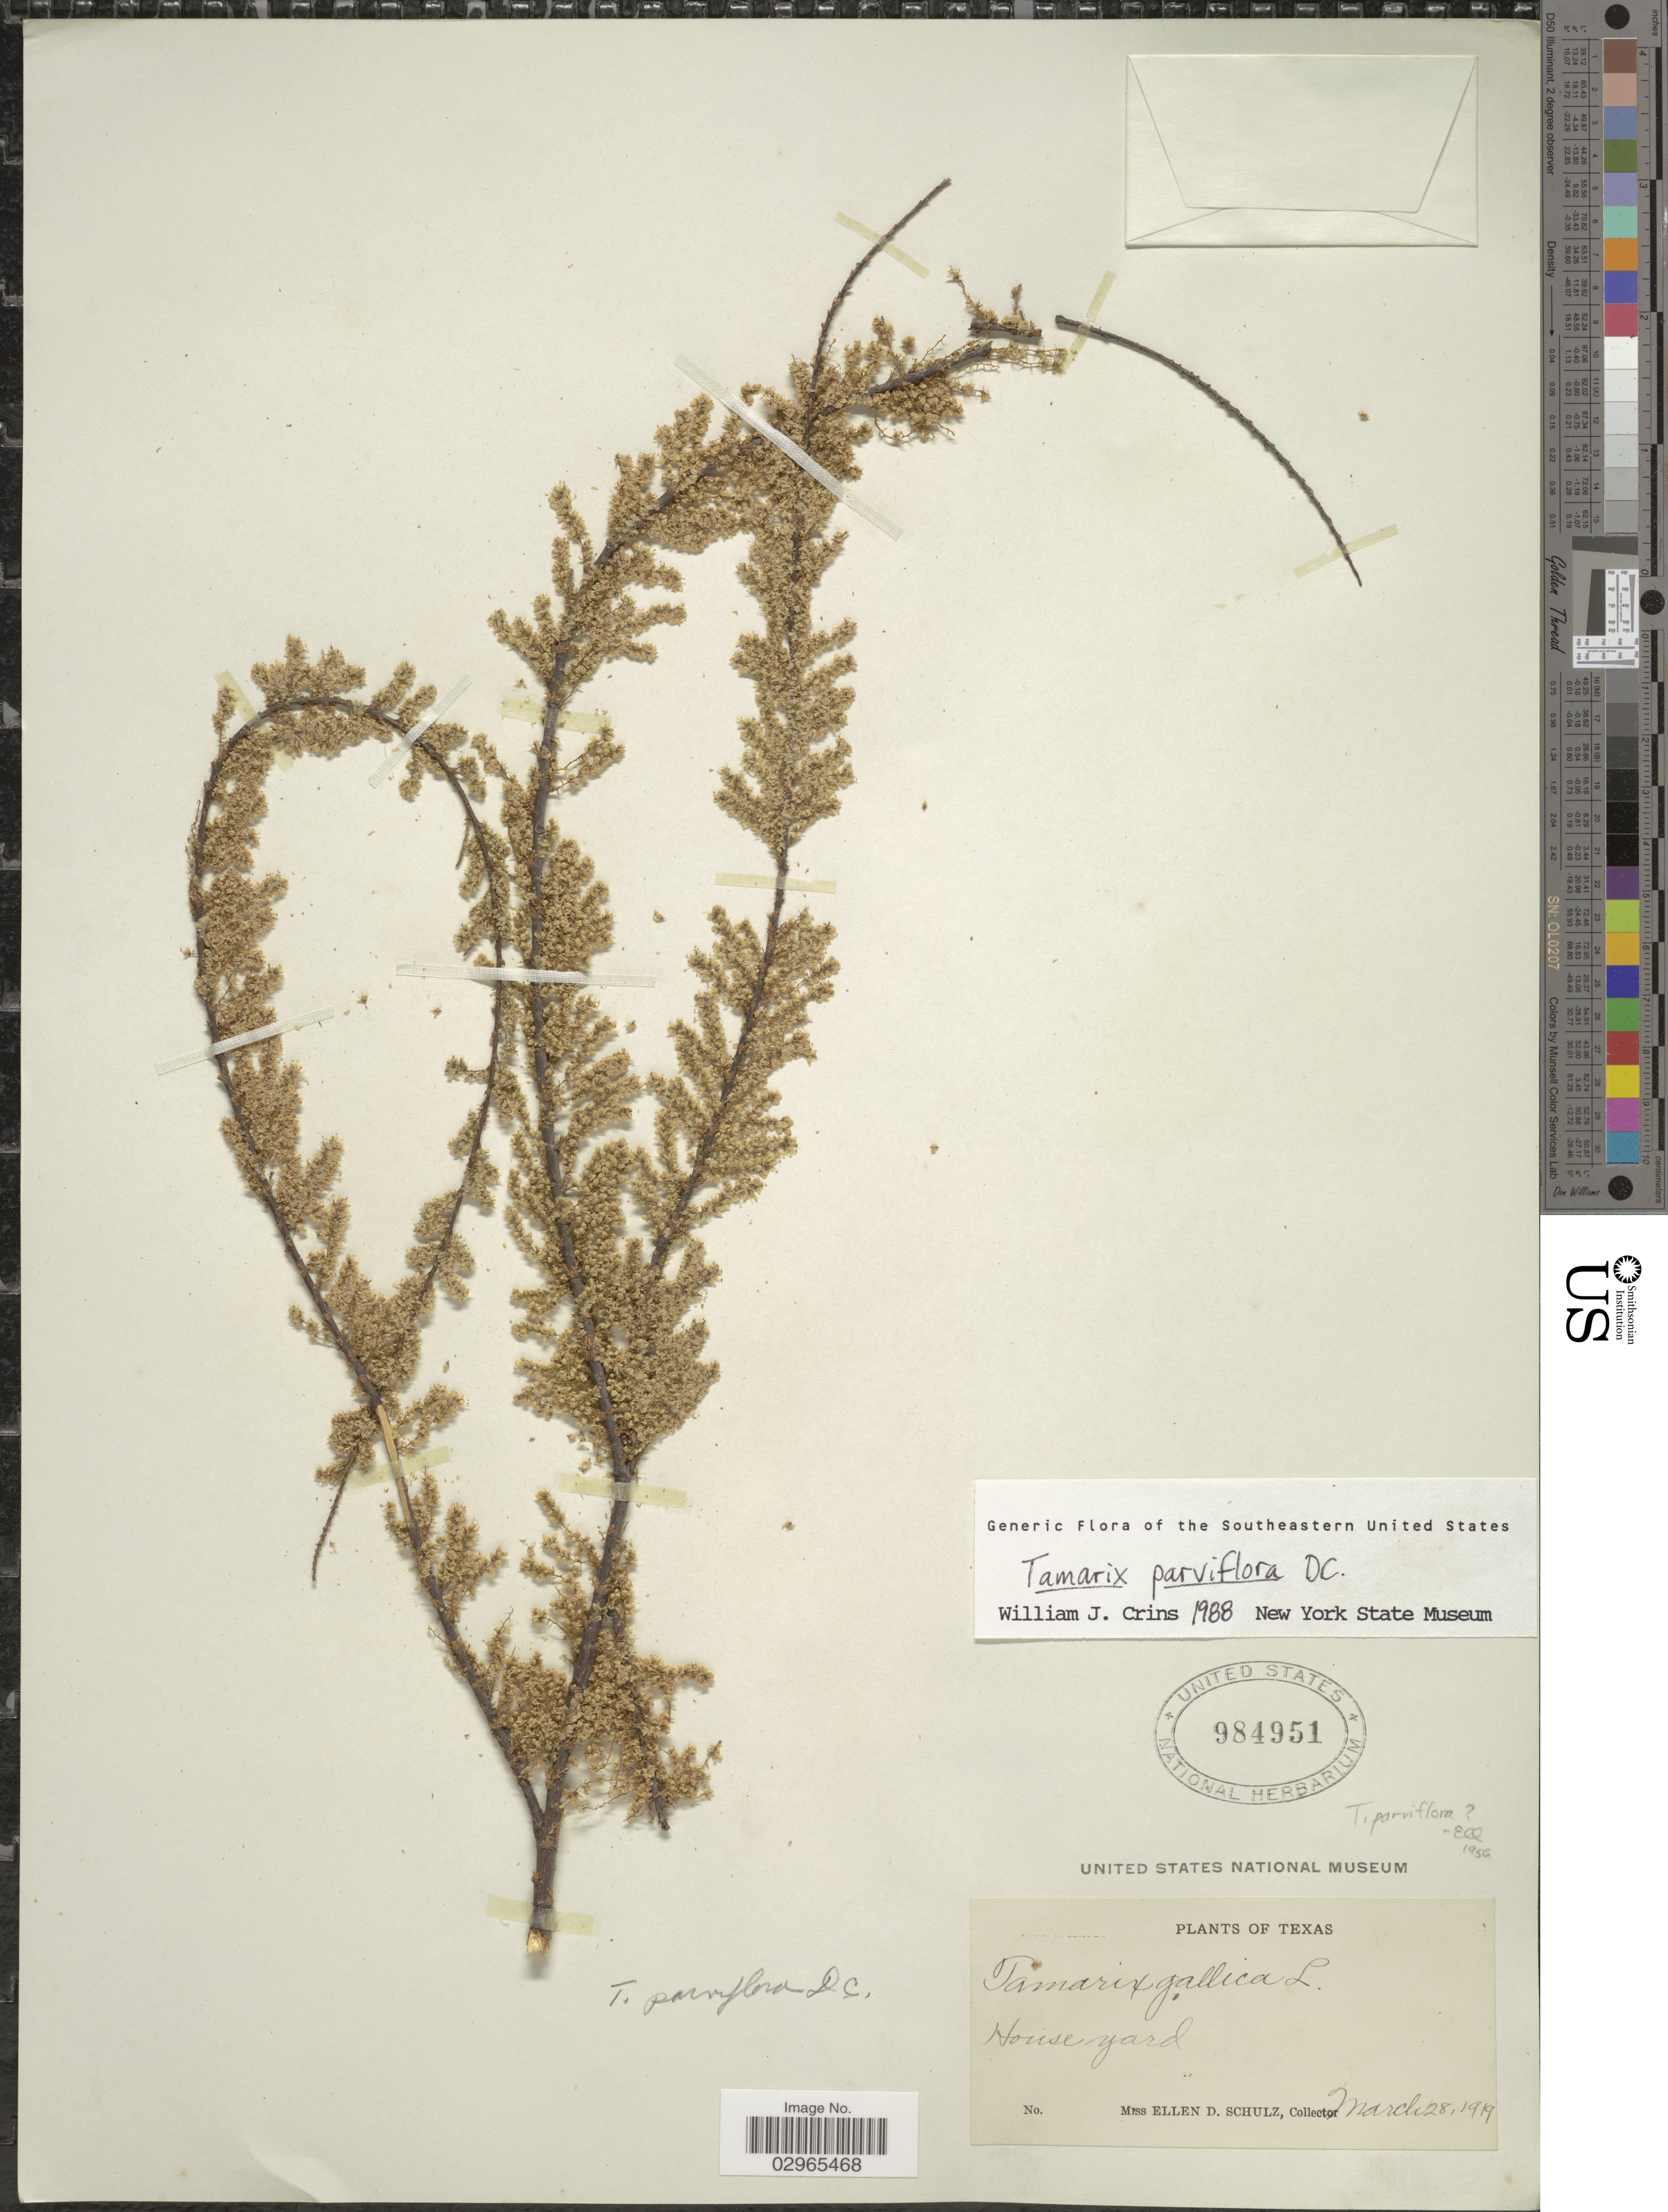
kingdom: Plantae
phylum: Tracheophyta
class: Magnoliopsida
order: Caryophyllales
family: Tamaricaceae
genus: Tamarix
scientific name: Tamarix parviflora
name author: DC.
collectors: E. D. Schulz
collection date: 1919-03-28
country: United States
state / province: Texas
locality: House yard.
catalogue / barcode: US 984951